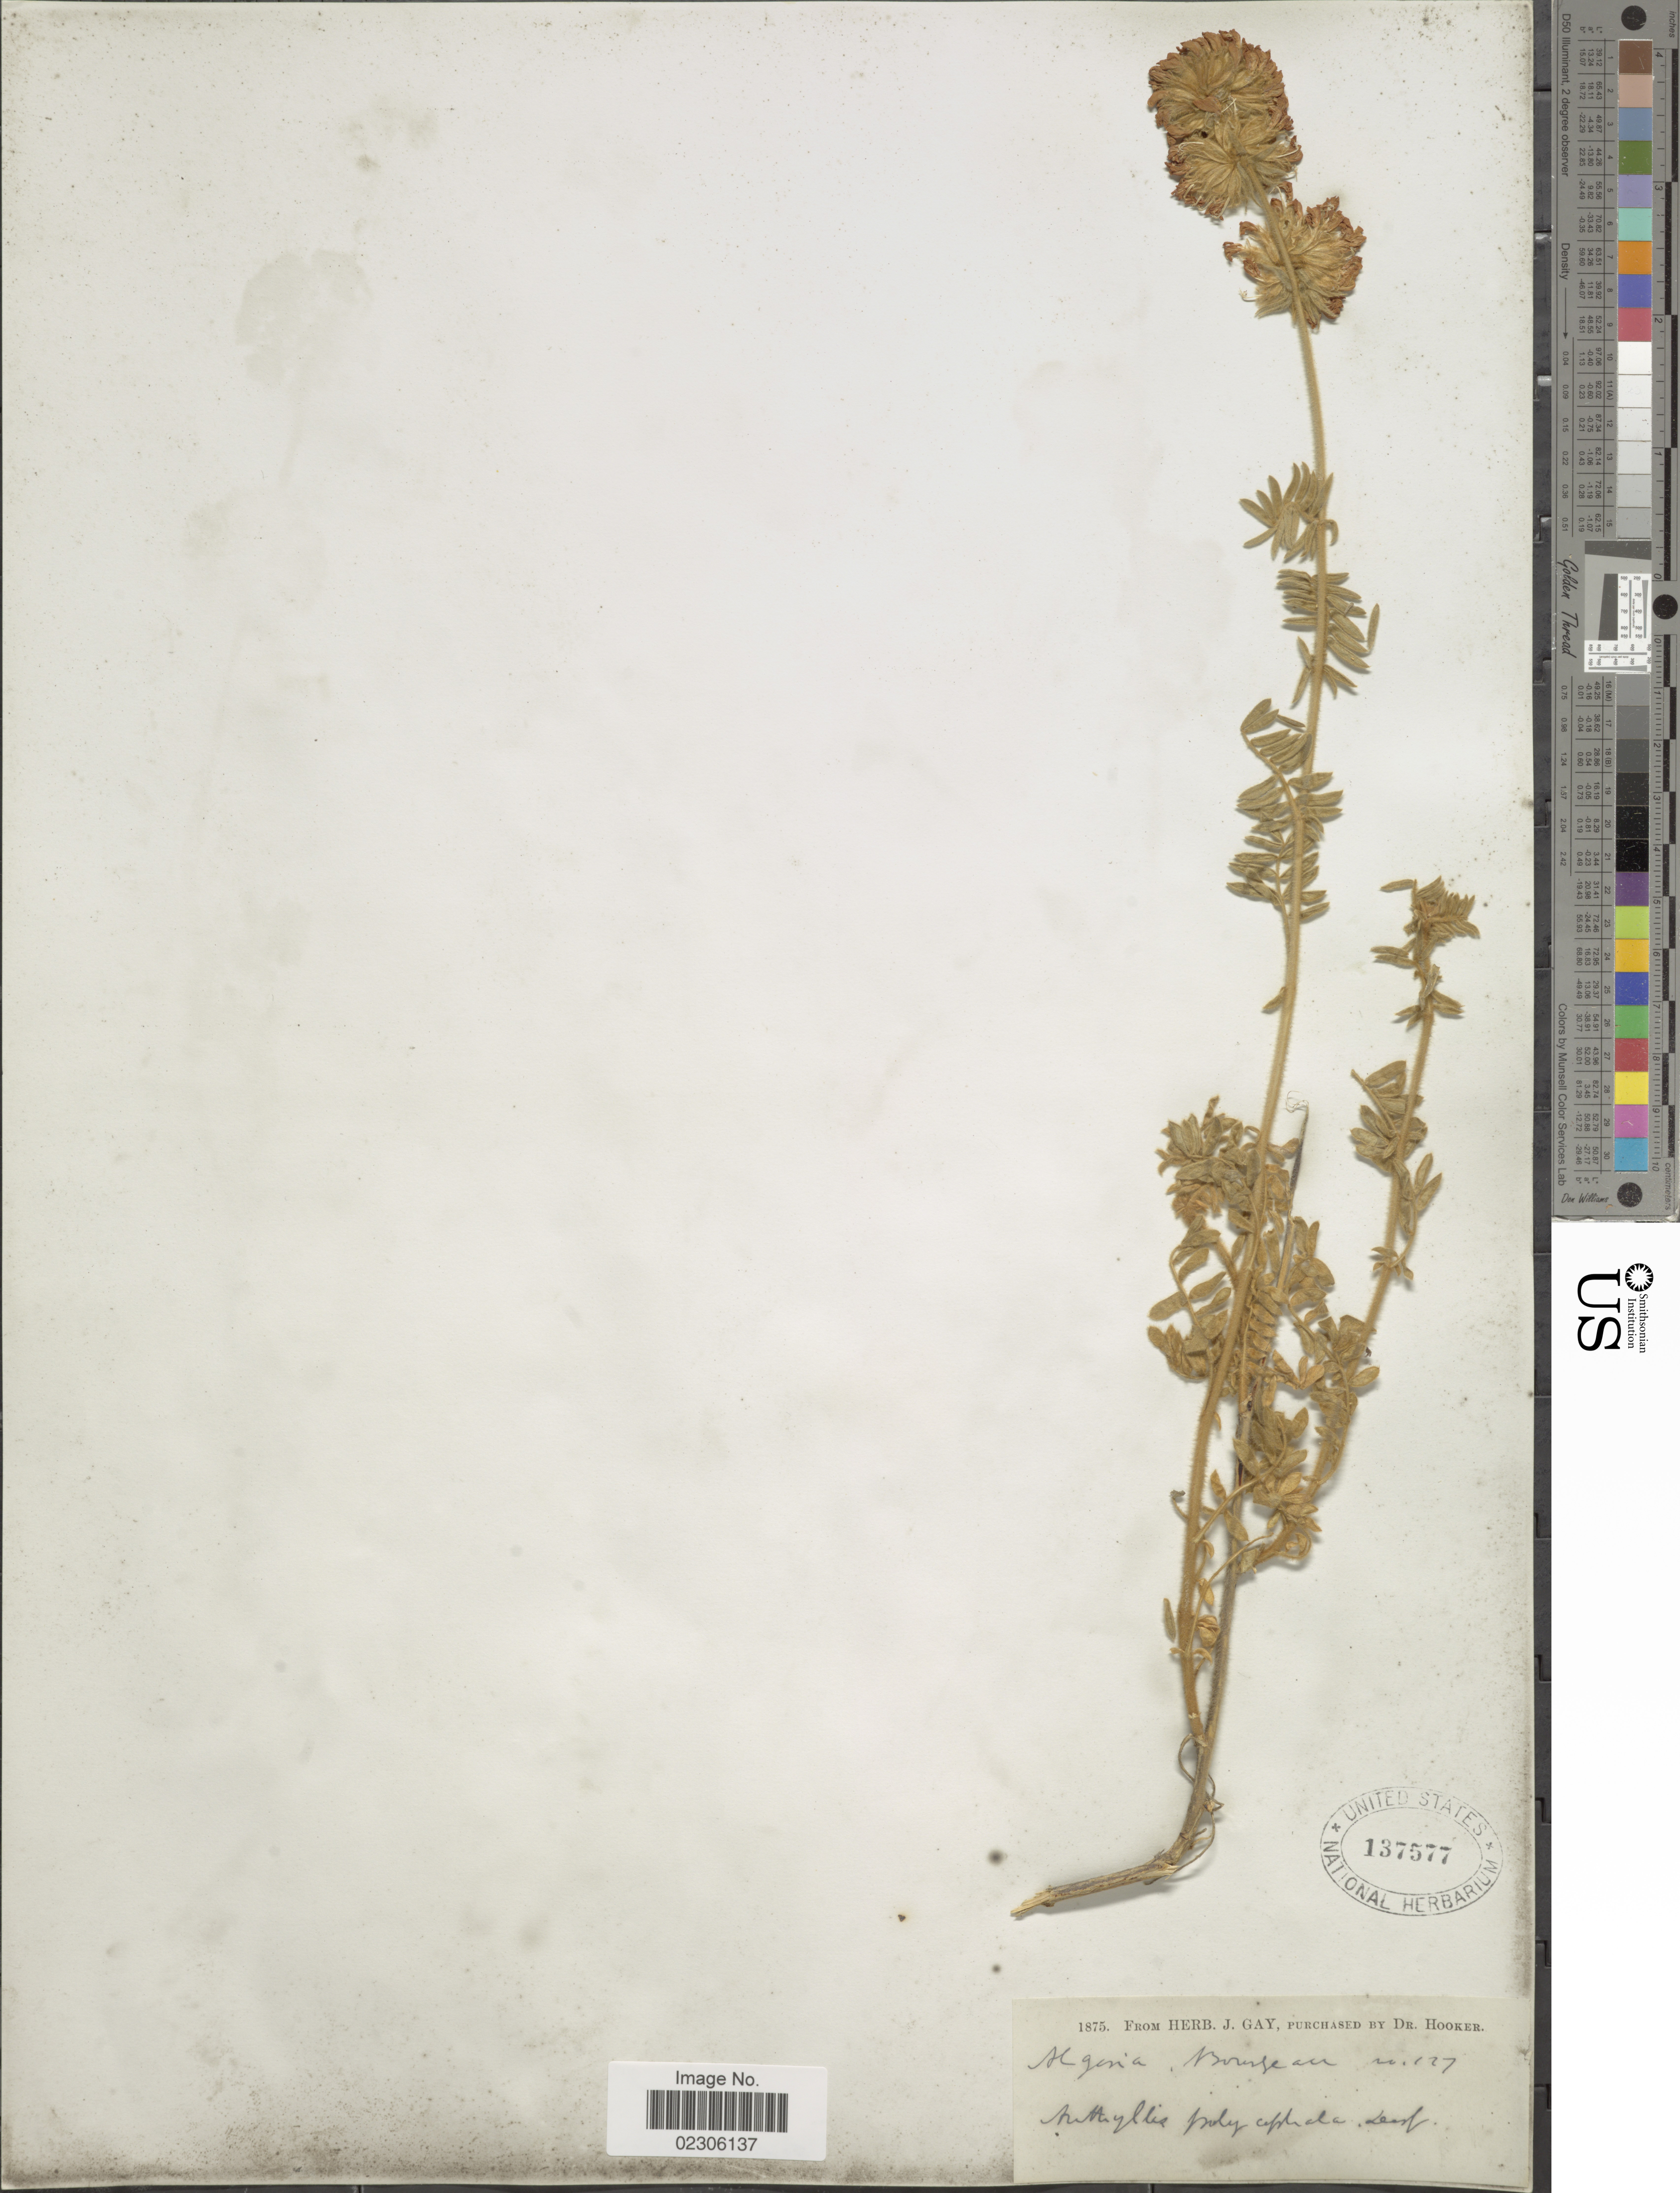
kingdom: Plantae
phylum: Tracheophyta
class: Magnoliopsida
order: Fabales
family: Fabaceae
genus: Anthyllis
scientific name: Anthyllis polycephala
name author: Desf.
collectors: ex herb. J. Gay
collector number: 127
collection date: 1875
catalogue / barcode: US 137577